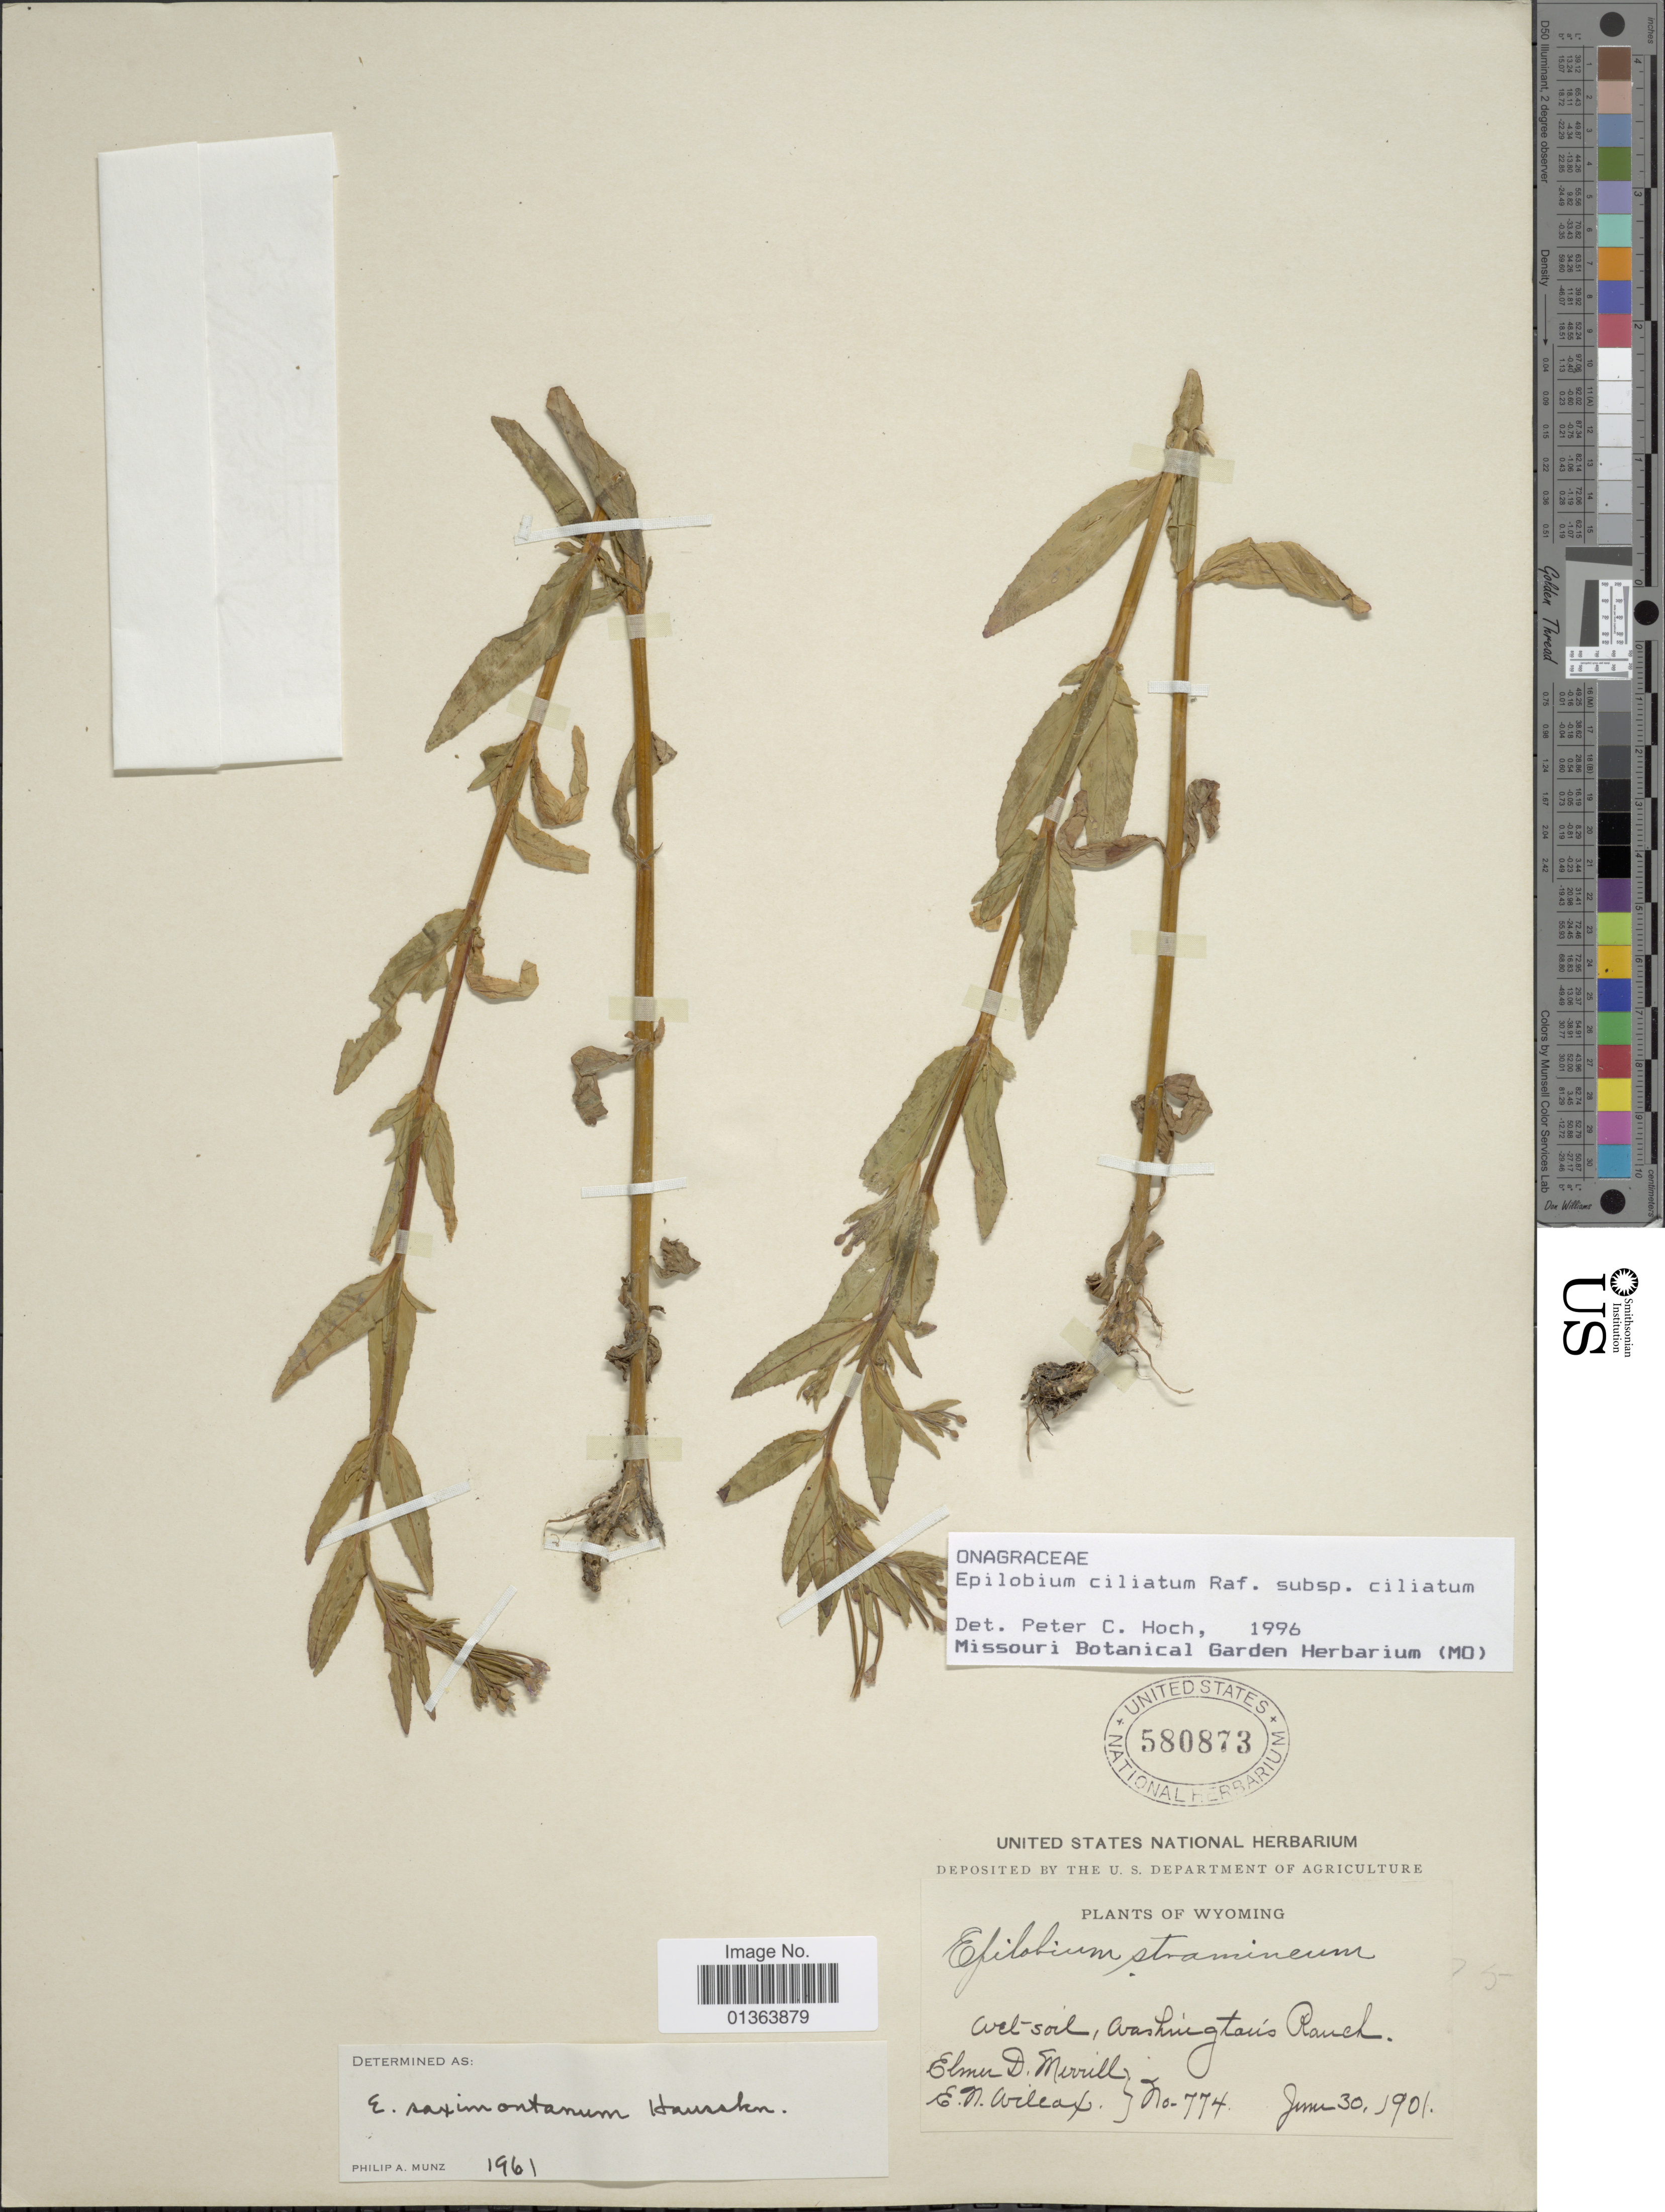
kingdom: Plantae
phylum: Tracheophyta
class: Magnoliopsida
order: Myrtales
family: Onagraceae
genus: Epilobium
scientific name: Epilobium ciliatum subsp. ciliatum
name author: Raf.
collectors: E. D. Merrill & E. Wilcox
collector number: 774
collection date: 1901-06-30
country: United States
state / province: Wyoming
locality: Washington's Rach.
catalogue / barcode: US 580873